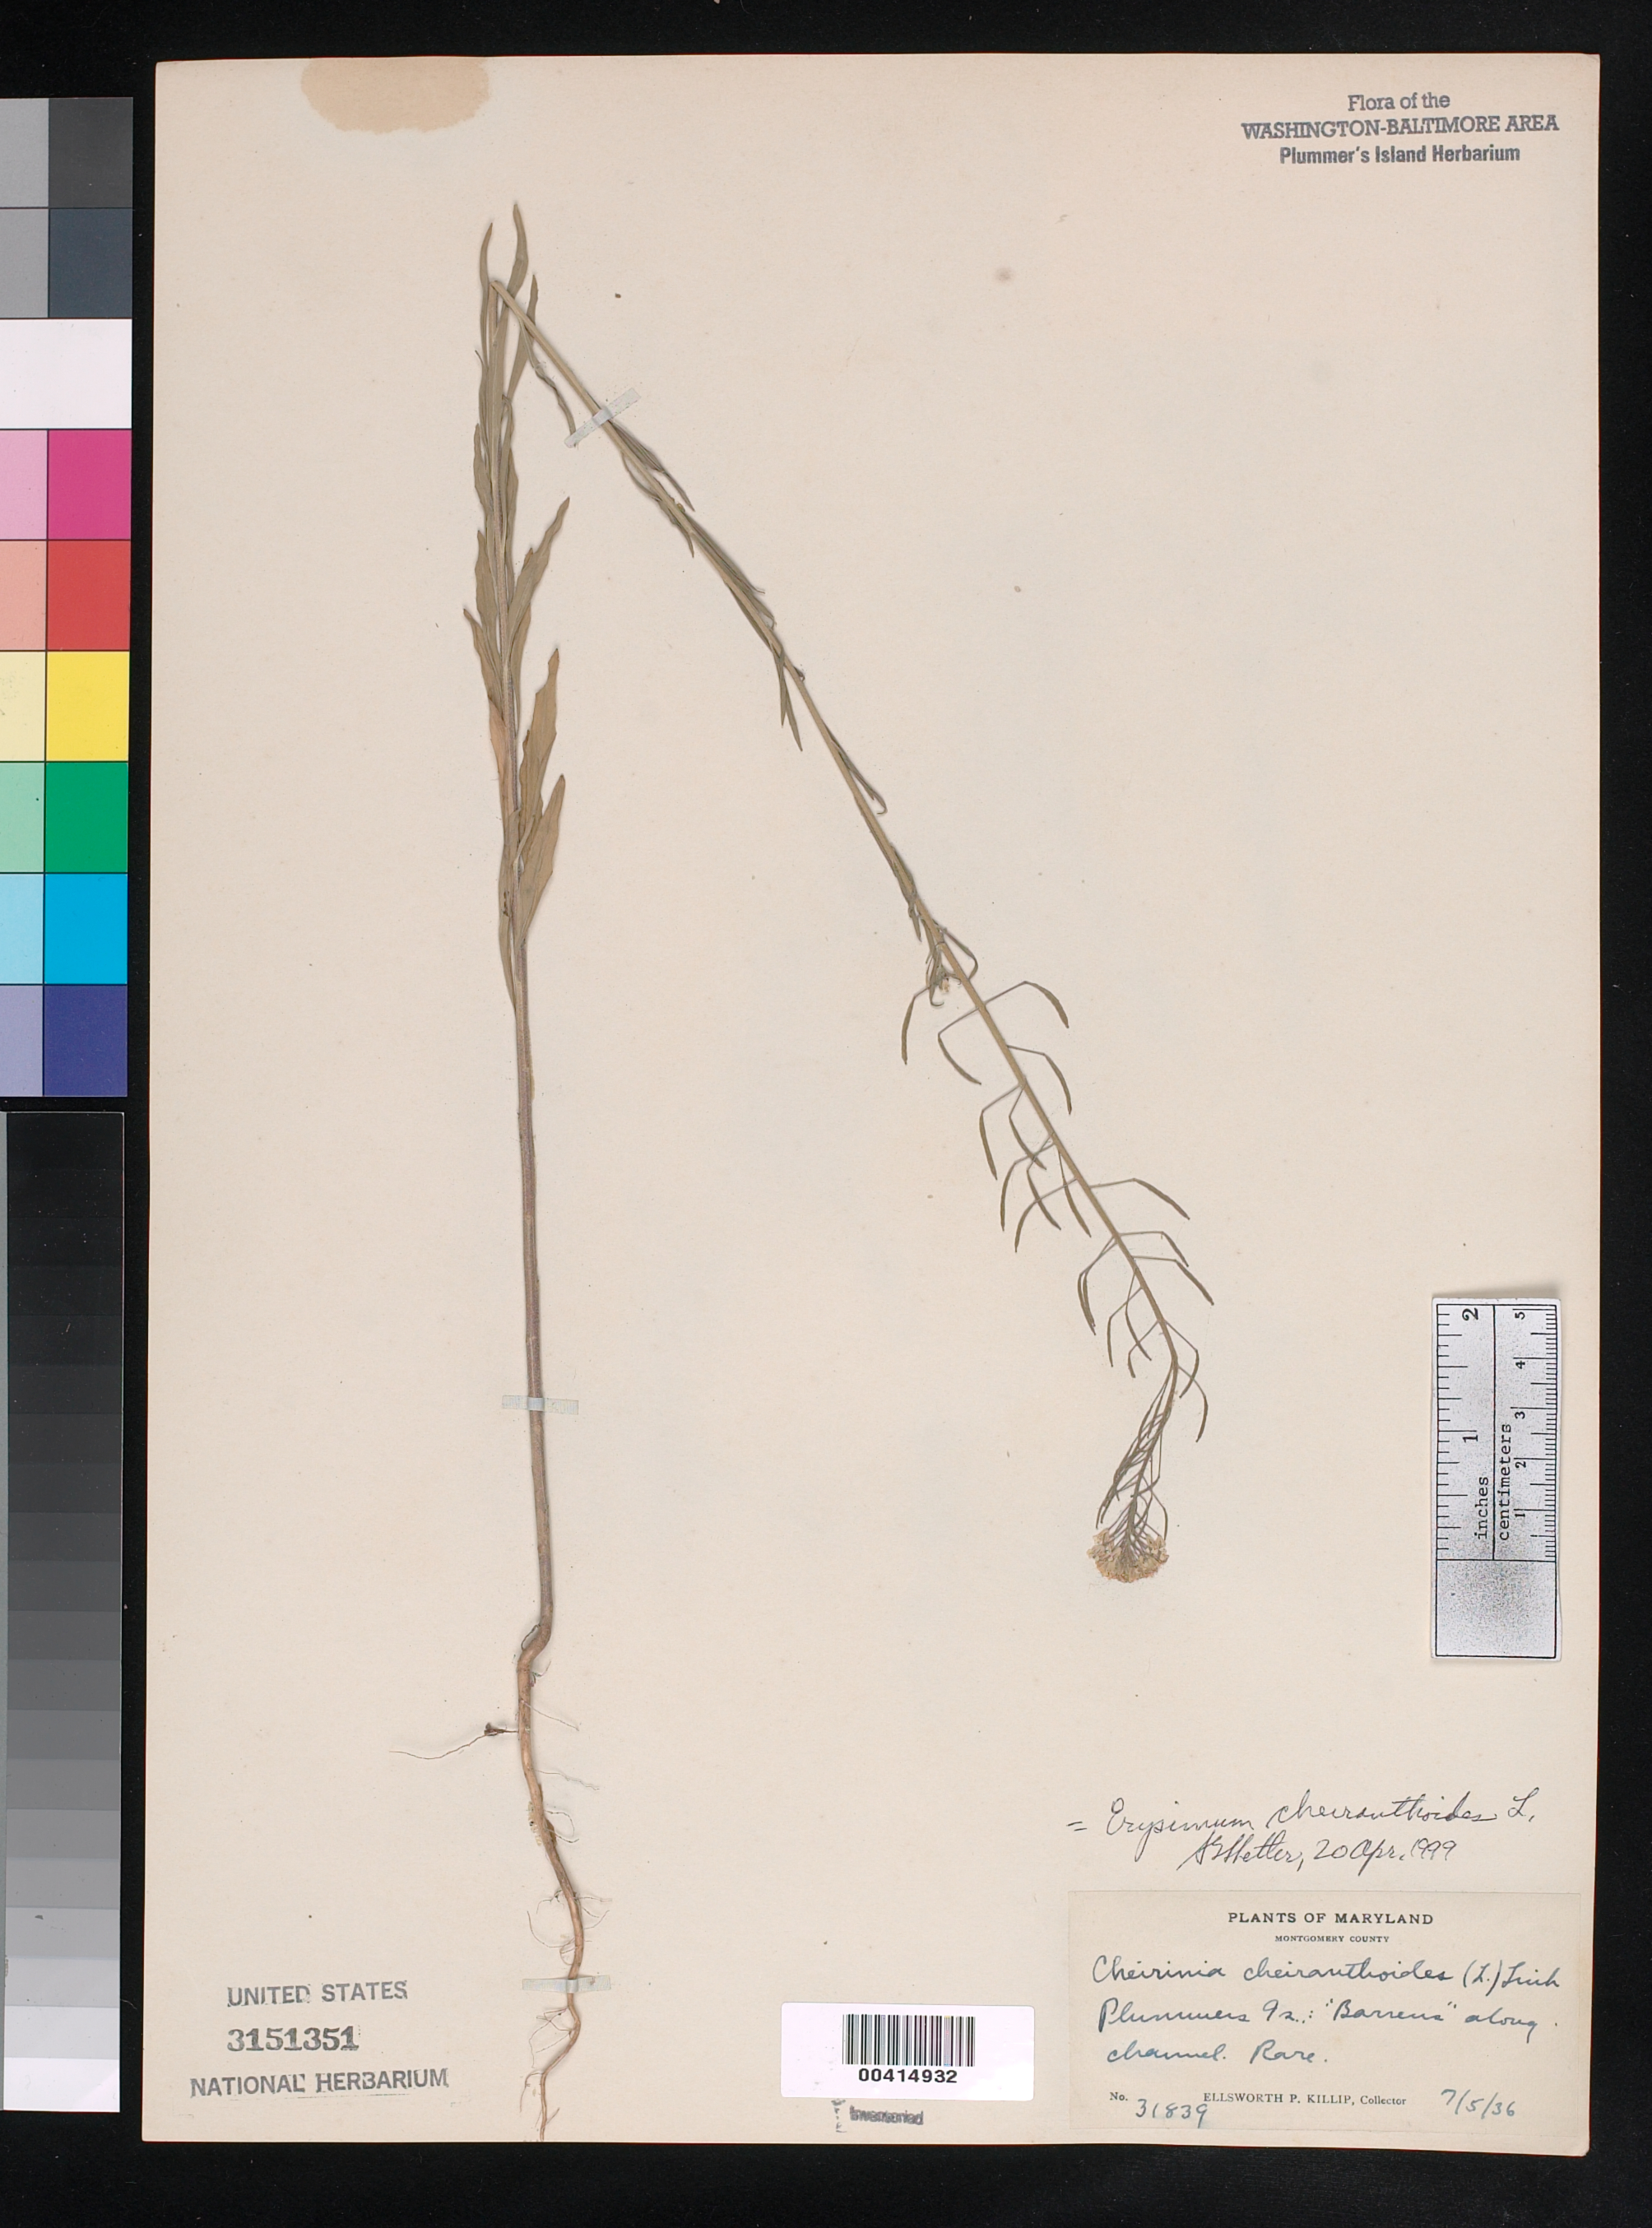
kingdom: Plantae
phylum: Tracheophyta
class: Magnoliopsida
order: Brassicales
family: Brassicaceae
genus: Erysimum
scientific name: Erysimum cheiranthoides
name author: L.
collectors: E. P. Killip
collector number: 31839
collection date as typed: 05 Jul 1936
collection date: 1936-07-05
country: United States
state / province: Maryland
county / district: Montgomery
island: Plummers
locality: Plummer's Island; "barrens" along channel C. & O. Canal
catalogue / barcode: US 3151351